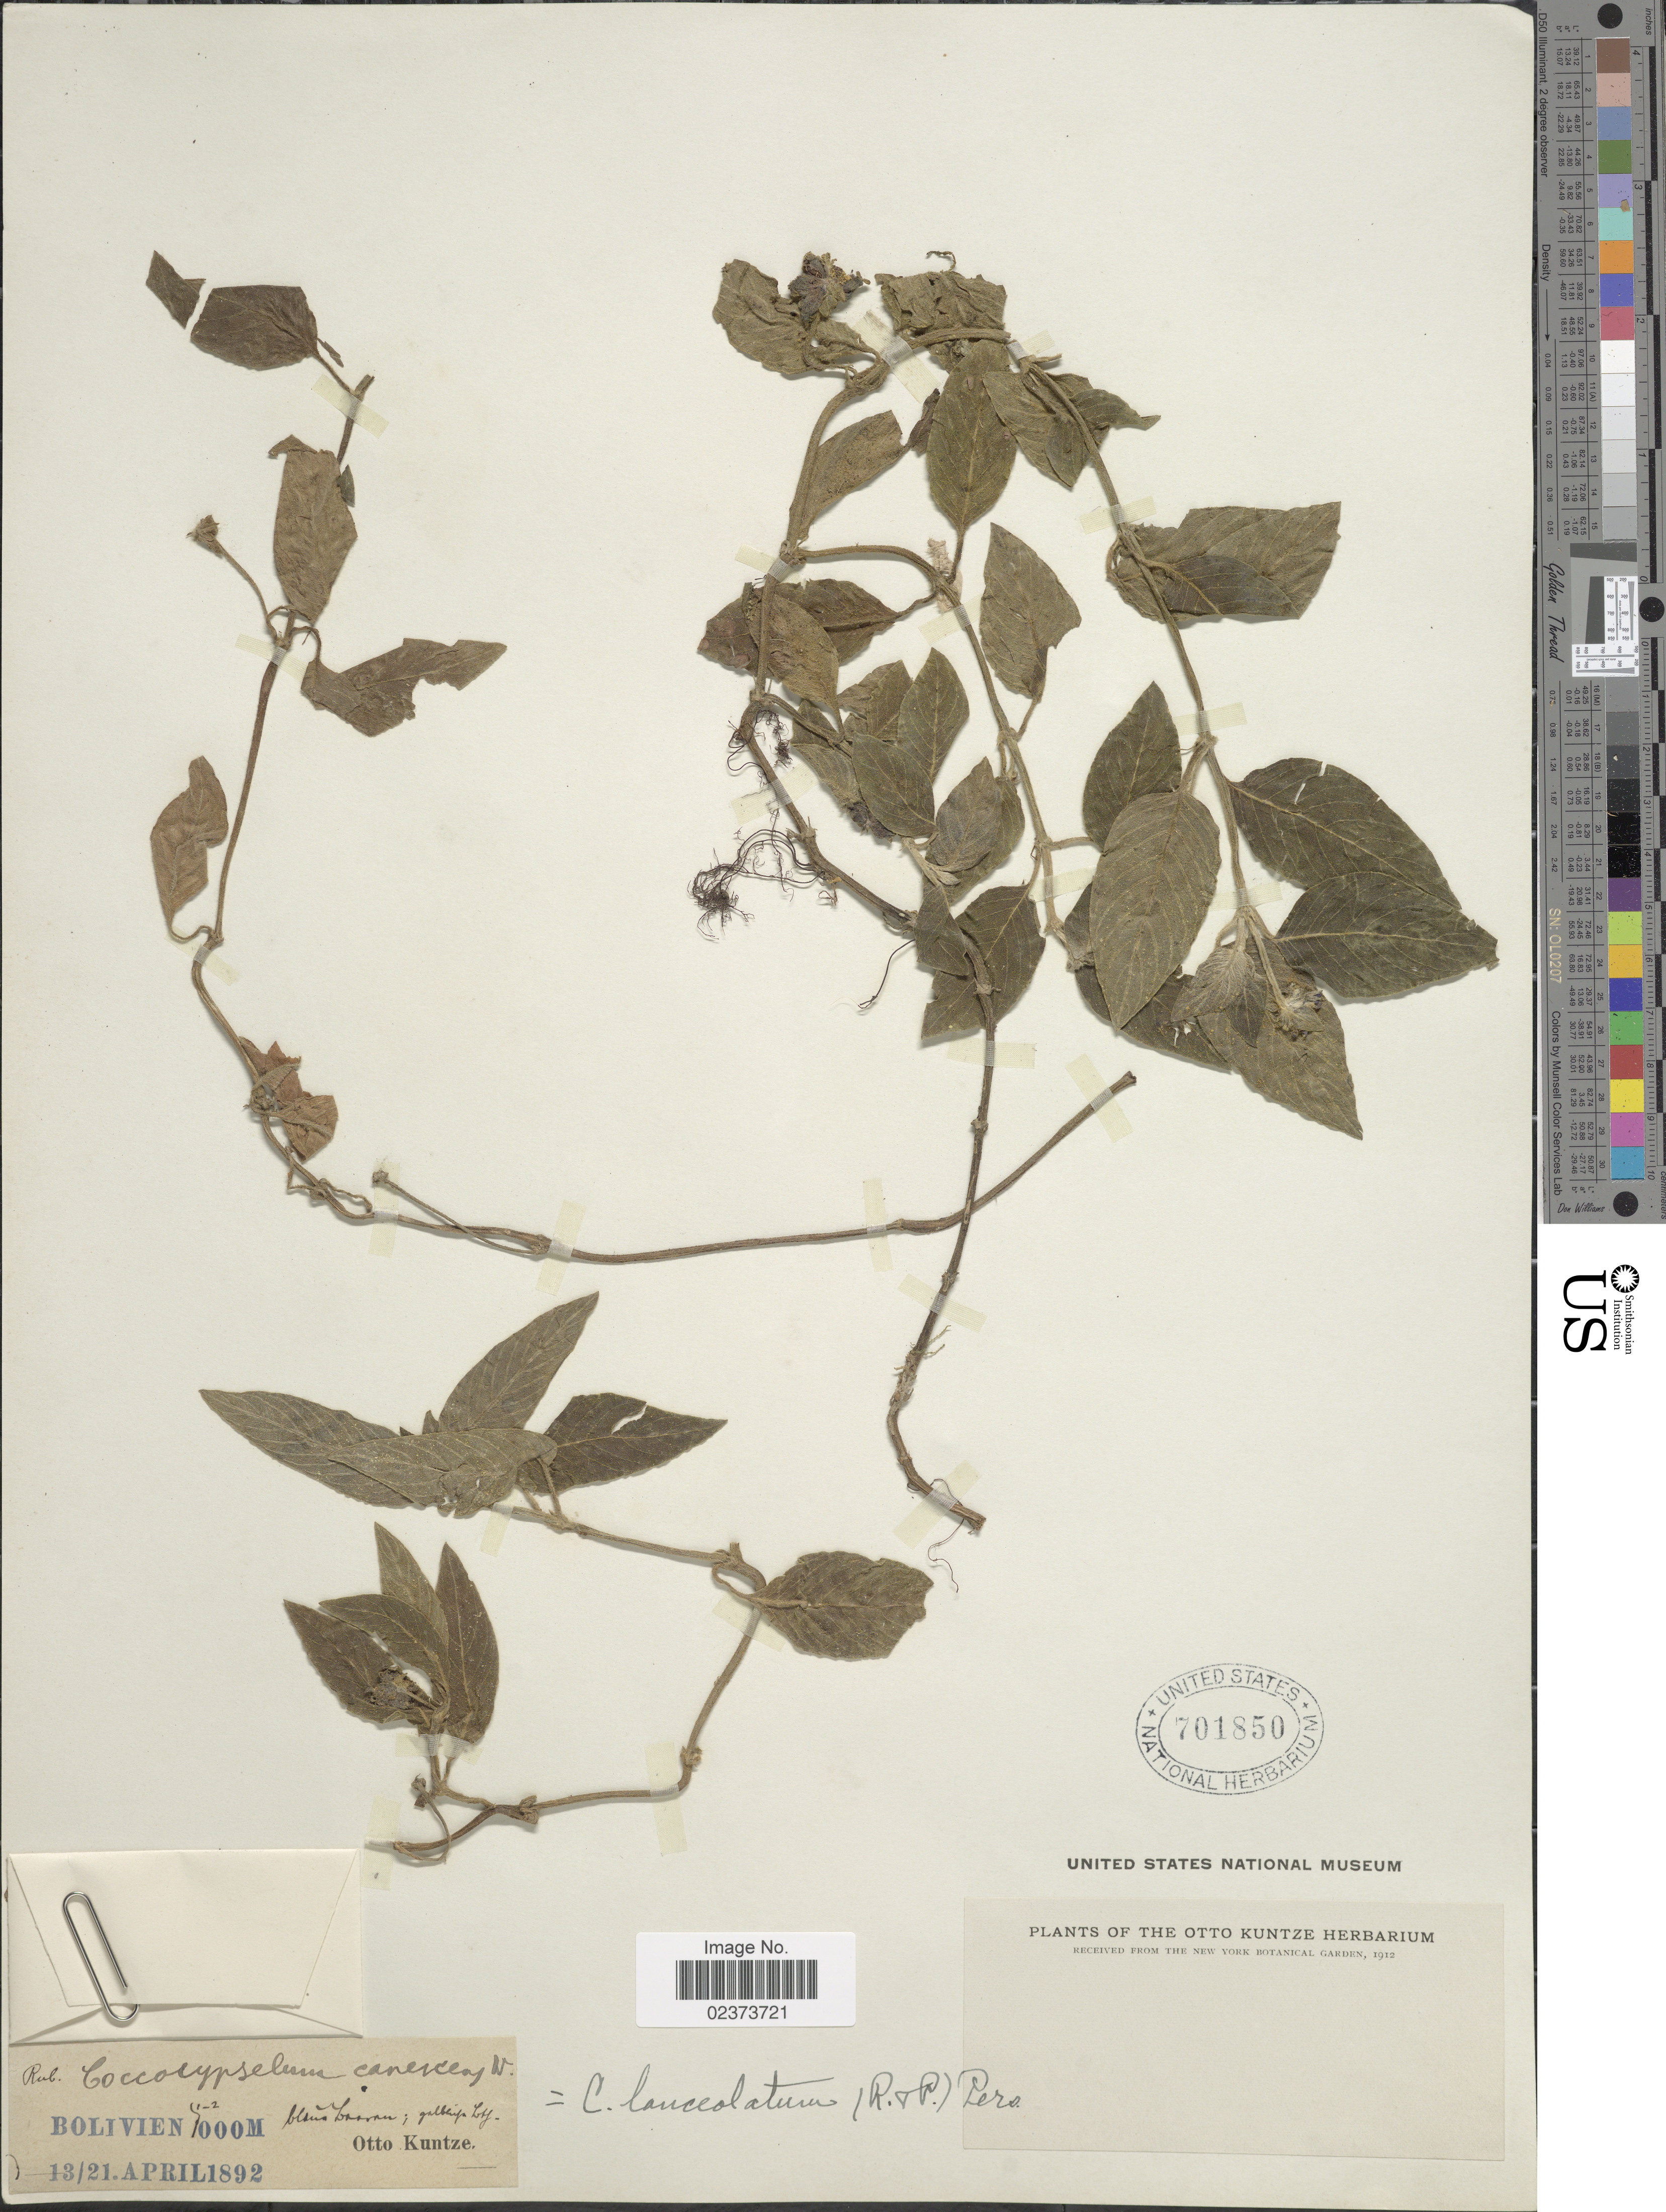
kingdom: Plantae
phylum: Tracheophyta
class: Magnoliopsida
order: Gentianales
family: Rubiaceae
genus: Coccocypselum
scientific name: Coccocypselum lanceolatum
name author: (Ruiz & Pav.) Pers.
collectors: C.E.O. Kuntze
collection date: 1892-04-13/1892-04-21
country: Bolivia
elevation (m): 1000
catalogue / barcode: US 701850